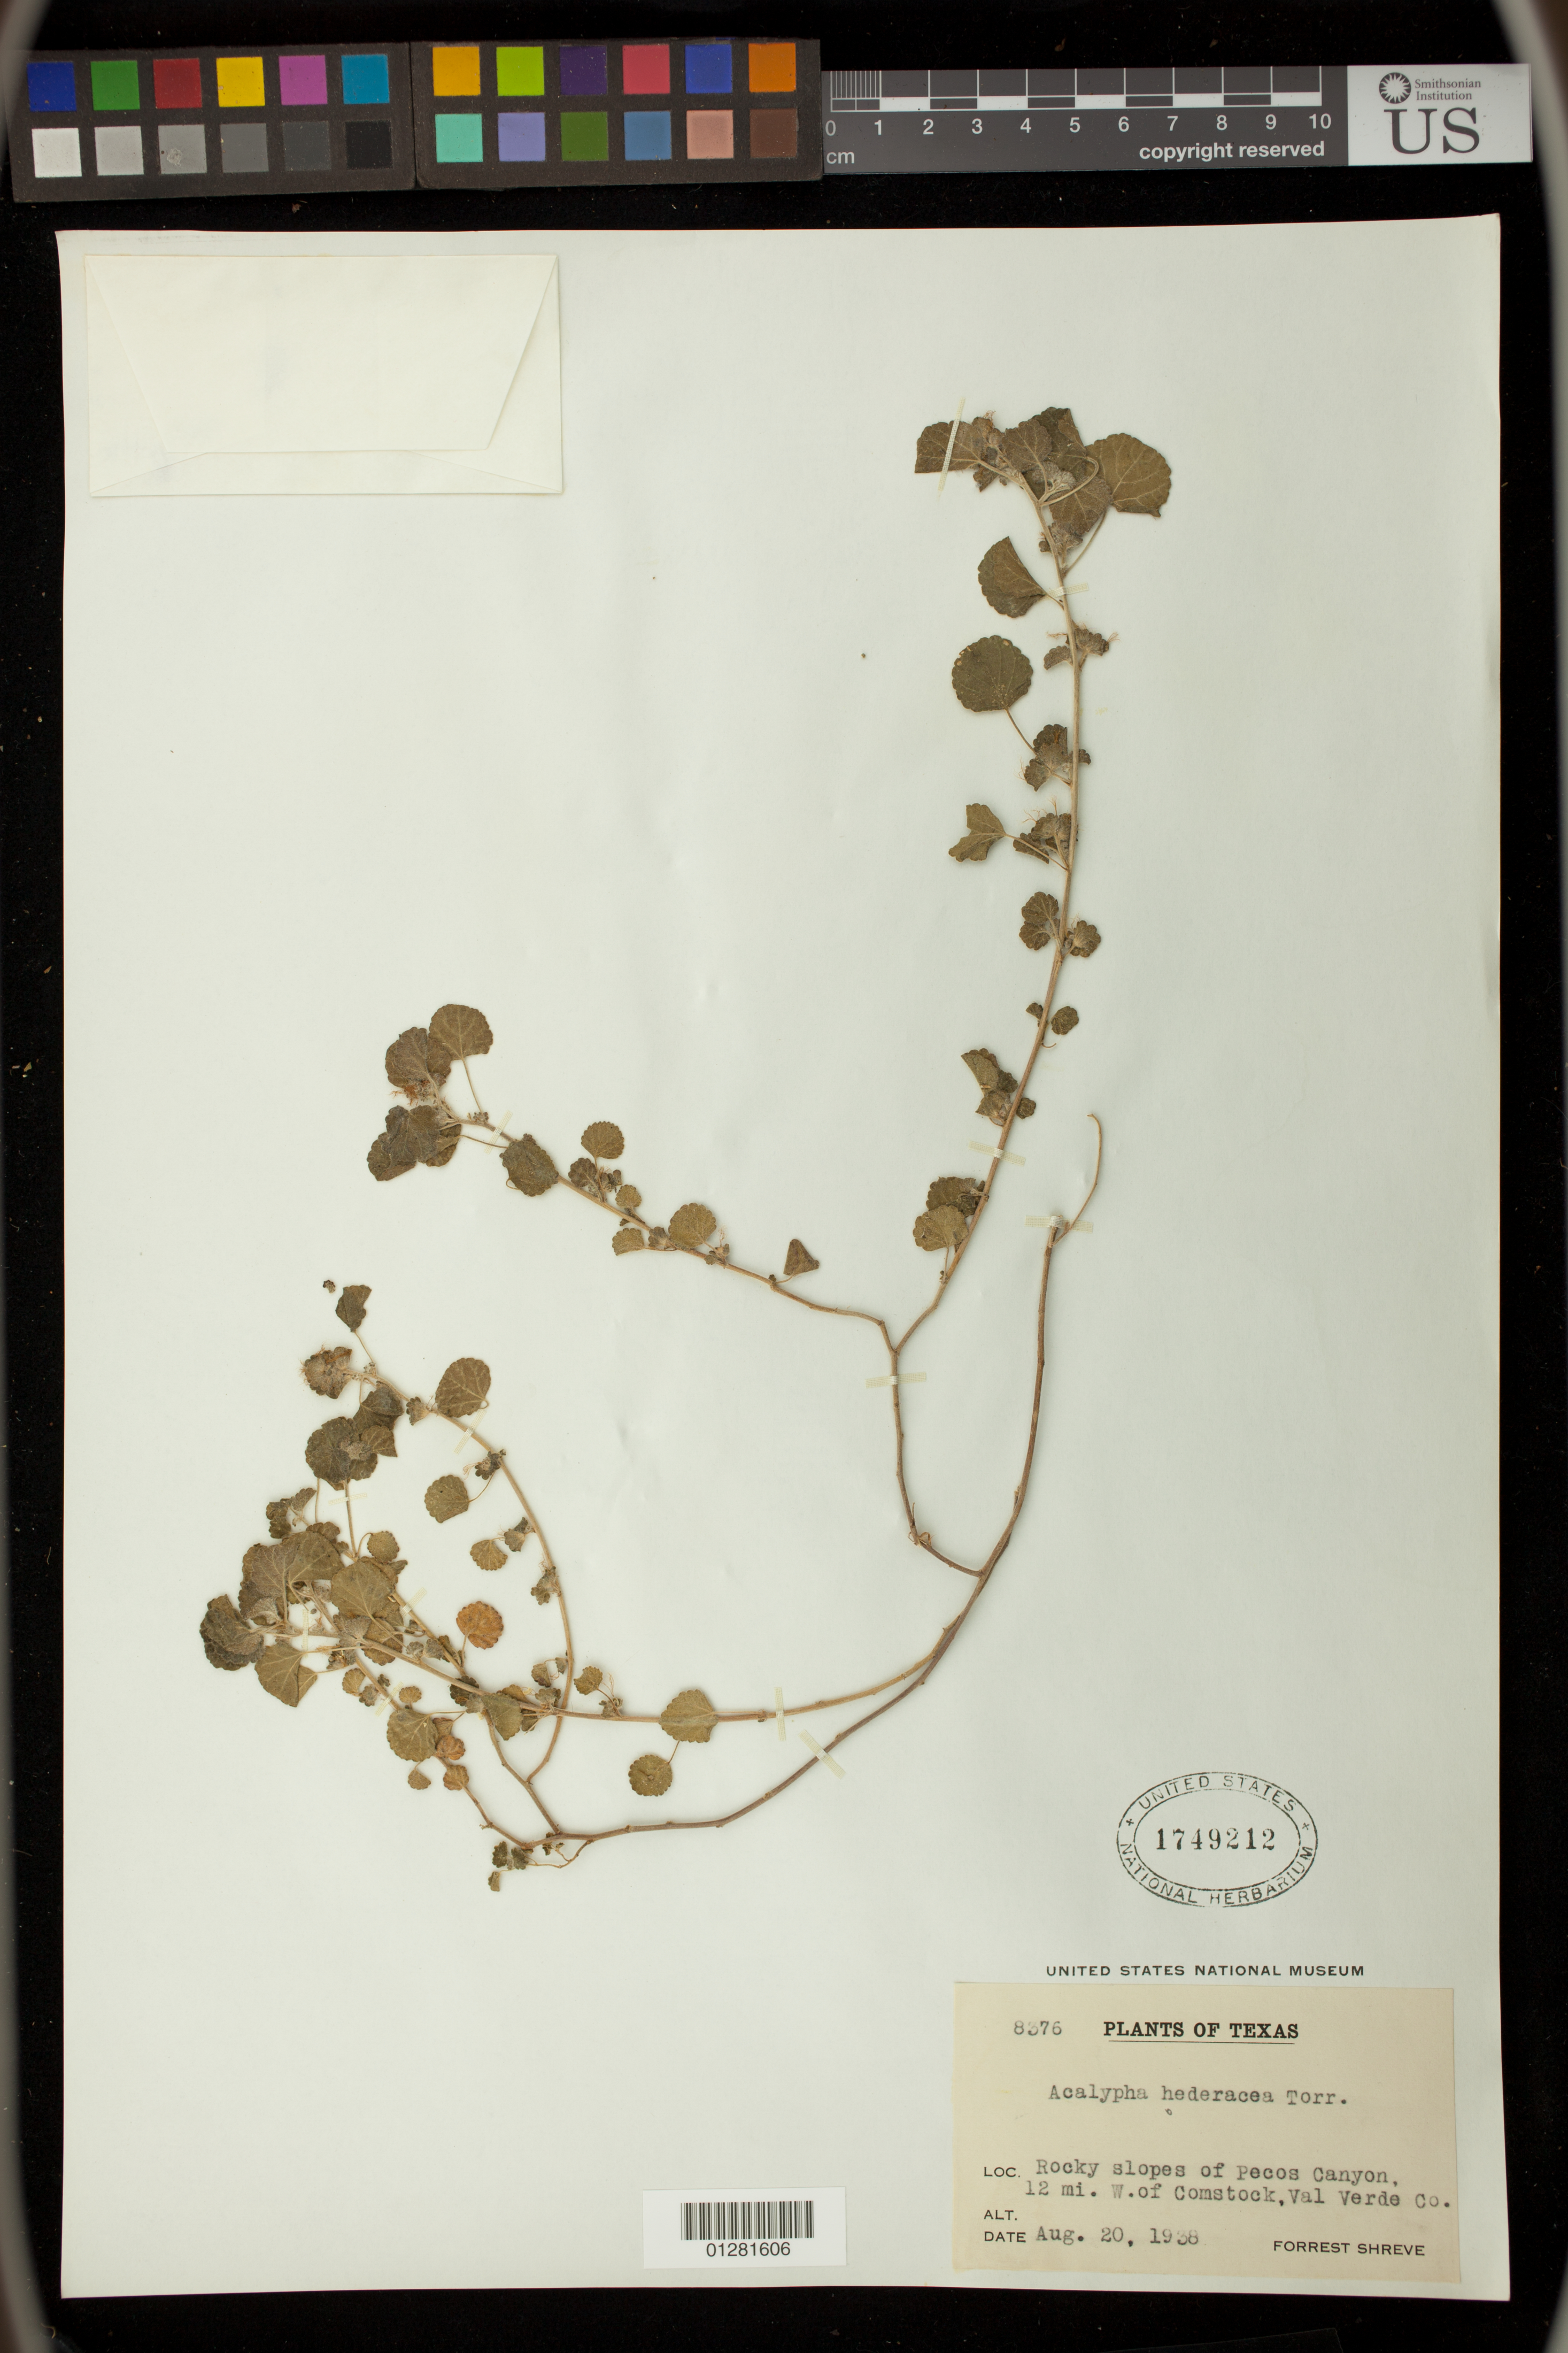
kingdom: Plantae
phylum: Tracheophyta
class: Magnoliopsida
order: Malpighiales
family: Euphorbiaceae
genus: Acalypha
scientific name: Acalypha hederacea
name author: Torr.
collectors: F. Shreve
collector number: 8376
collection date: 1938-08-20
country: United States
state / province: Texas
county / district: Val Verde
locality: Slopes of Pecos Canyon, 12 mi. W of Comstock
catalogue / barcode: US 1749212